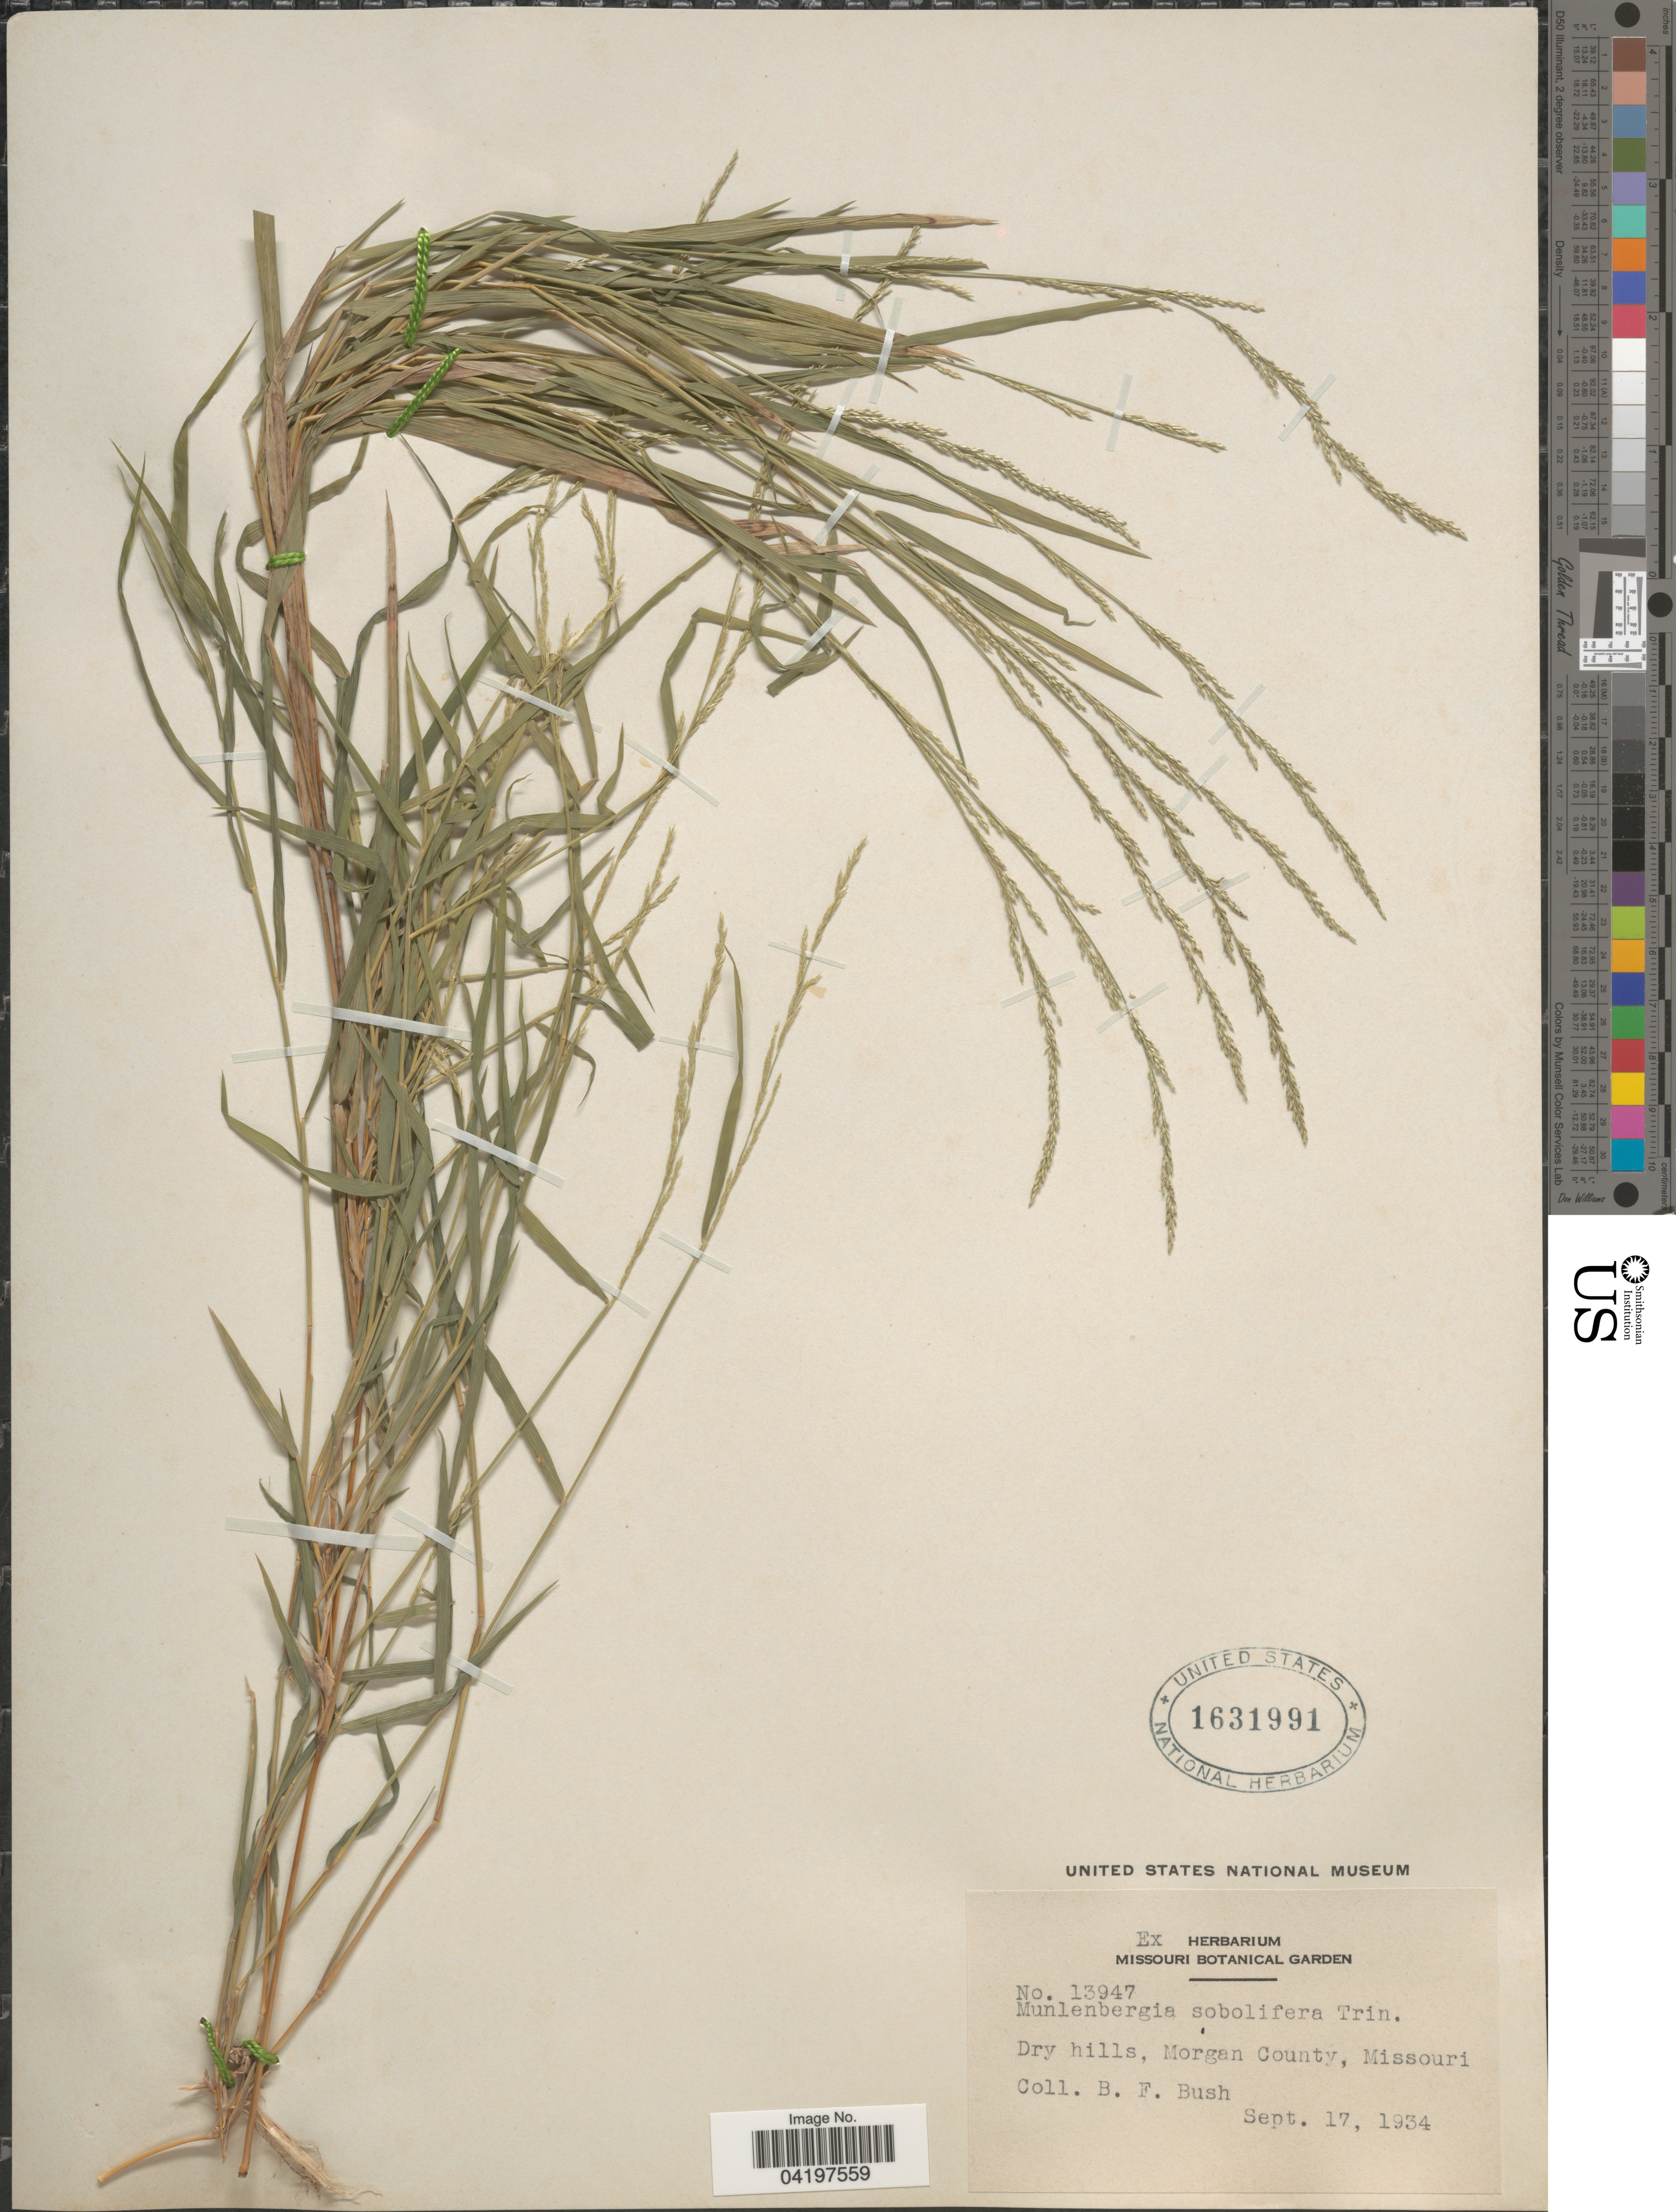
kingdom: Plantae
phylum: Tracheophyta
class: Liliopsida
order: Poales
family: Poaceae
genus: Muhlenbergia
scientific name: Muhlenbergia sobolifera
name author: (Muhl. ex Willd.) Trin.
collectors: B. F. Bush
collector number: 13947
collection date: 1934-09-17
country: United States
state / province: Missouri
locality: Dry hills, Morgan County.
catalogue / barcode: US 1631991